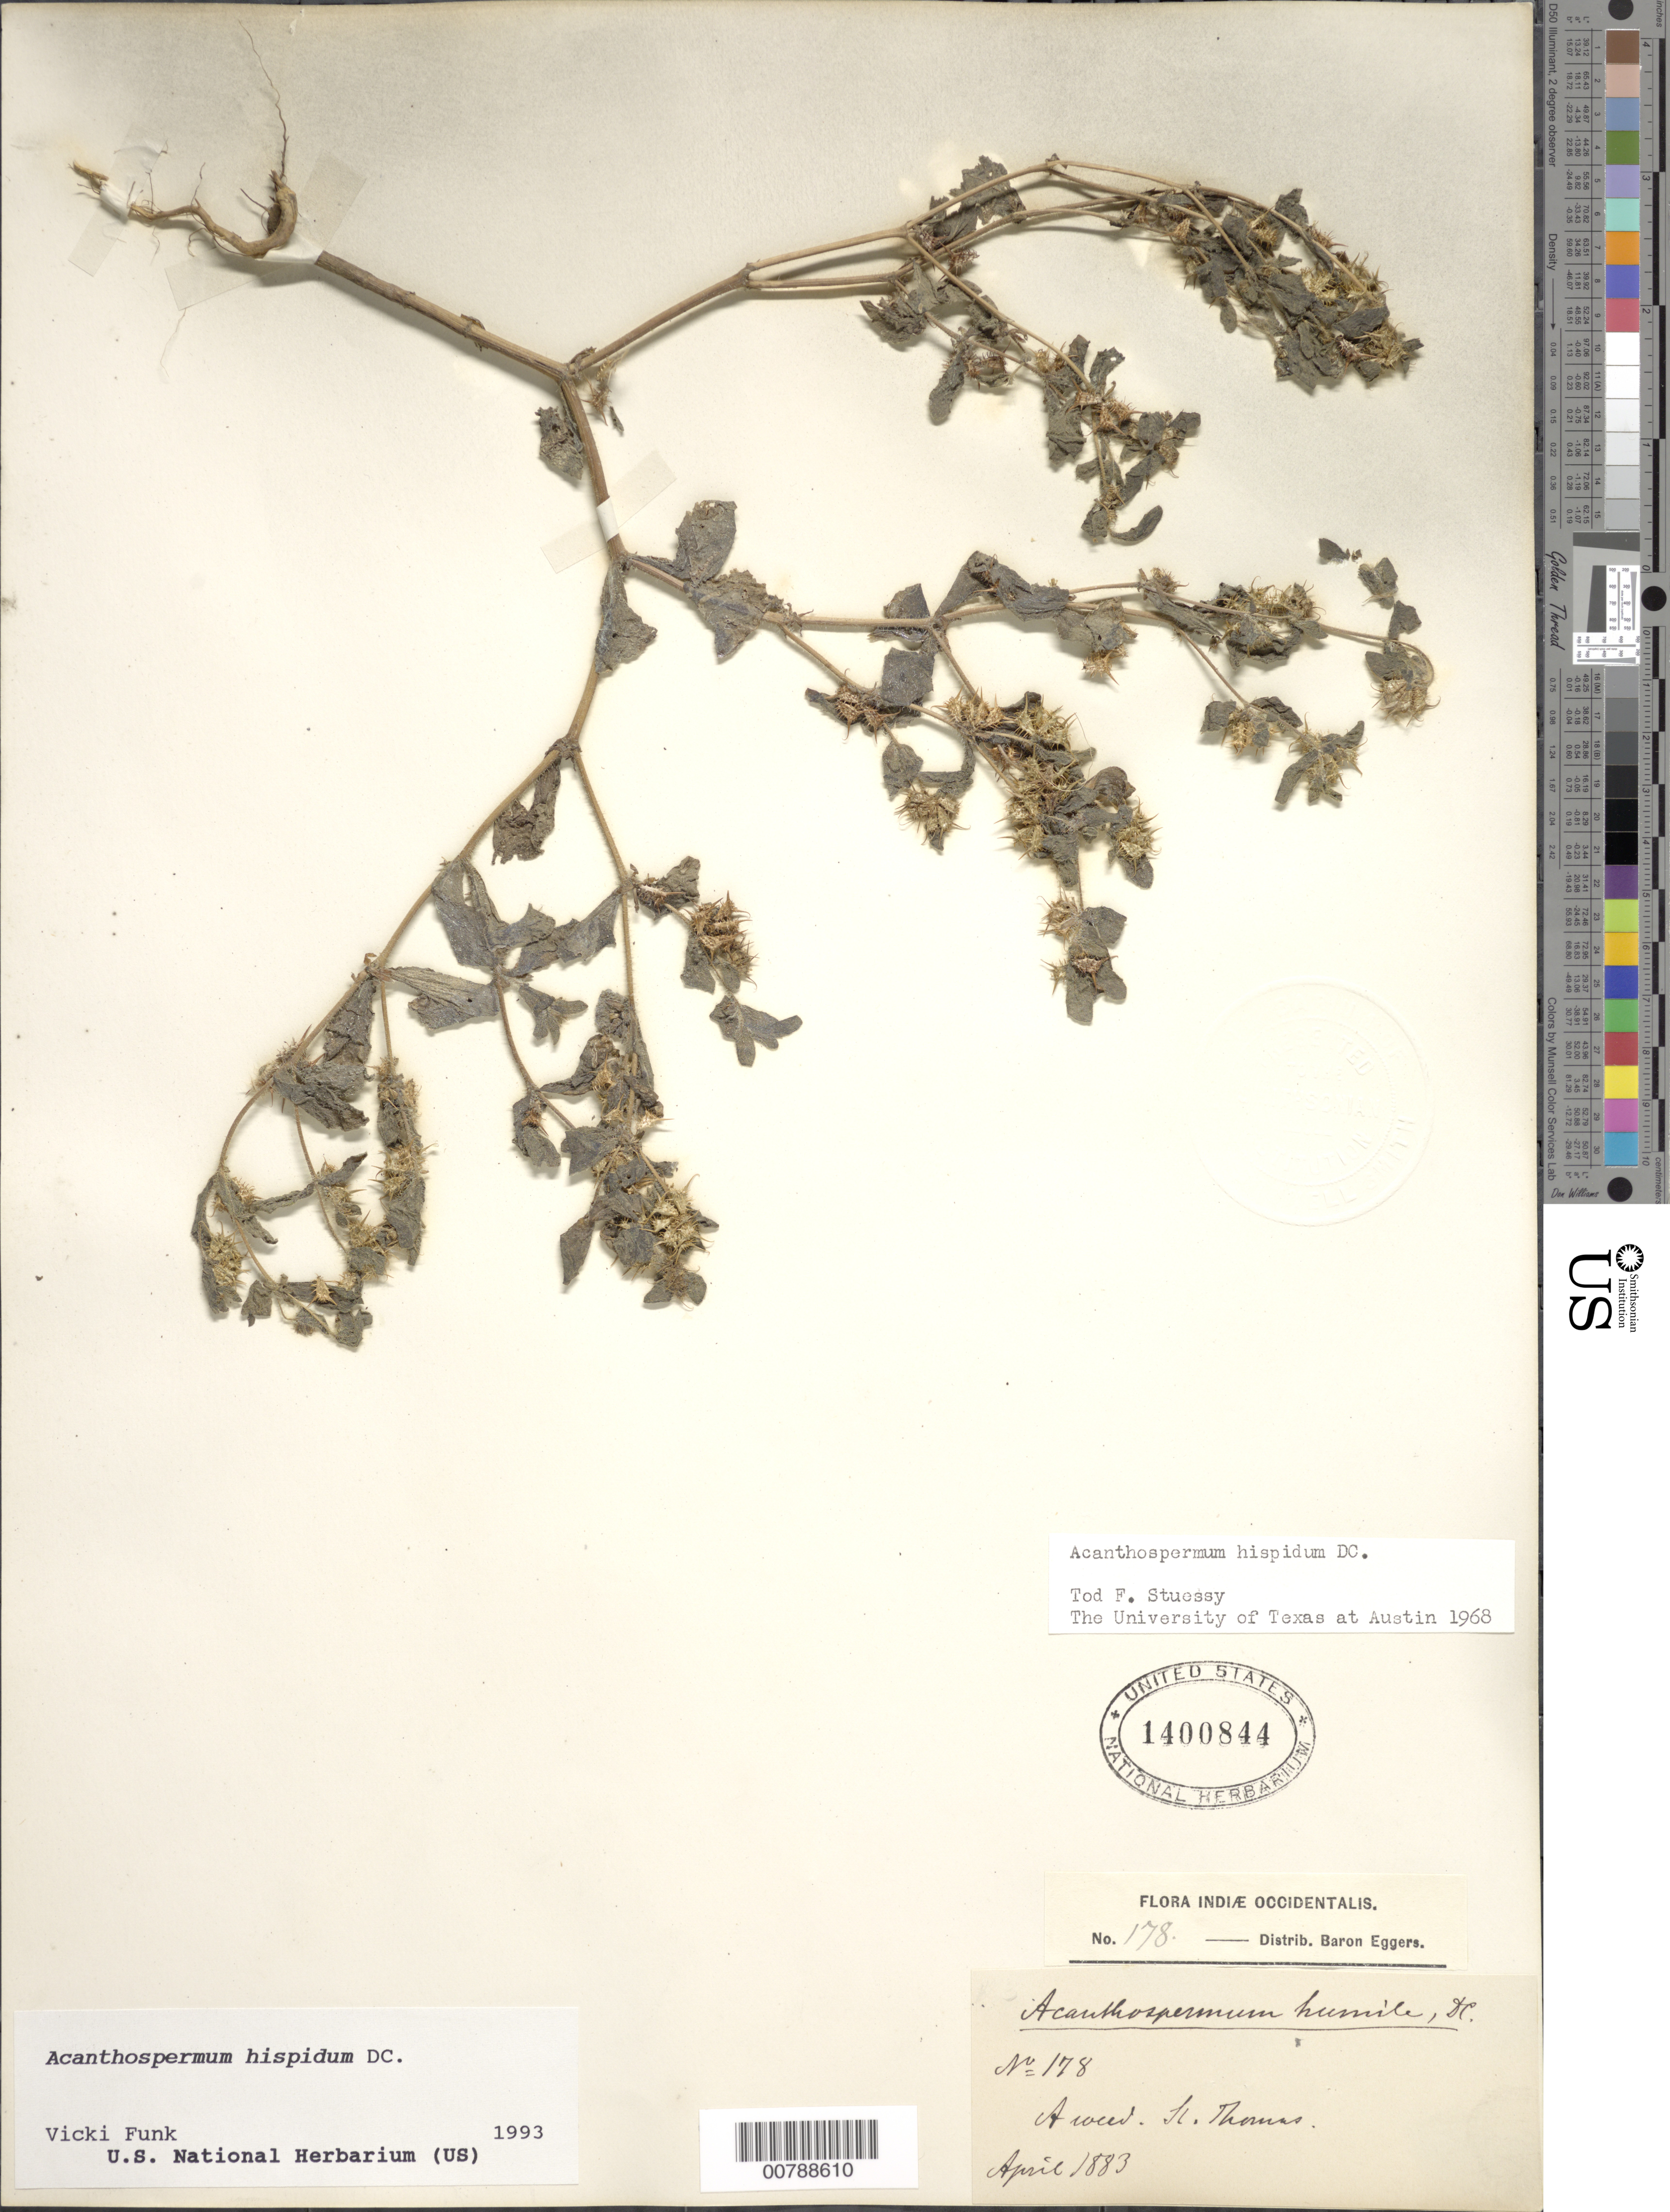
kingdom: Plantae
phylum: Tracheophyta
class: Magnoliopsida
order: Asterales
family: Asteraceae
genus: Acanthospermum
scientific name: Acanthospermum hispidum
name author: DC.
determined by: Funk, Vicki A., (BOT), Smithsonian Institution - National Museum of Natural History (UNITED STATES)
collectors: H. F. A. von Eggers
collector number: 178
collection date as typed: Apr 1883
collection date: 1883-04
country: U.S. Virgin Islands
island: St. Thomas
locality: St. Thomas.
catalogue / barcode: US 1400844